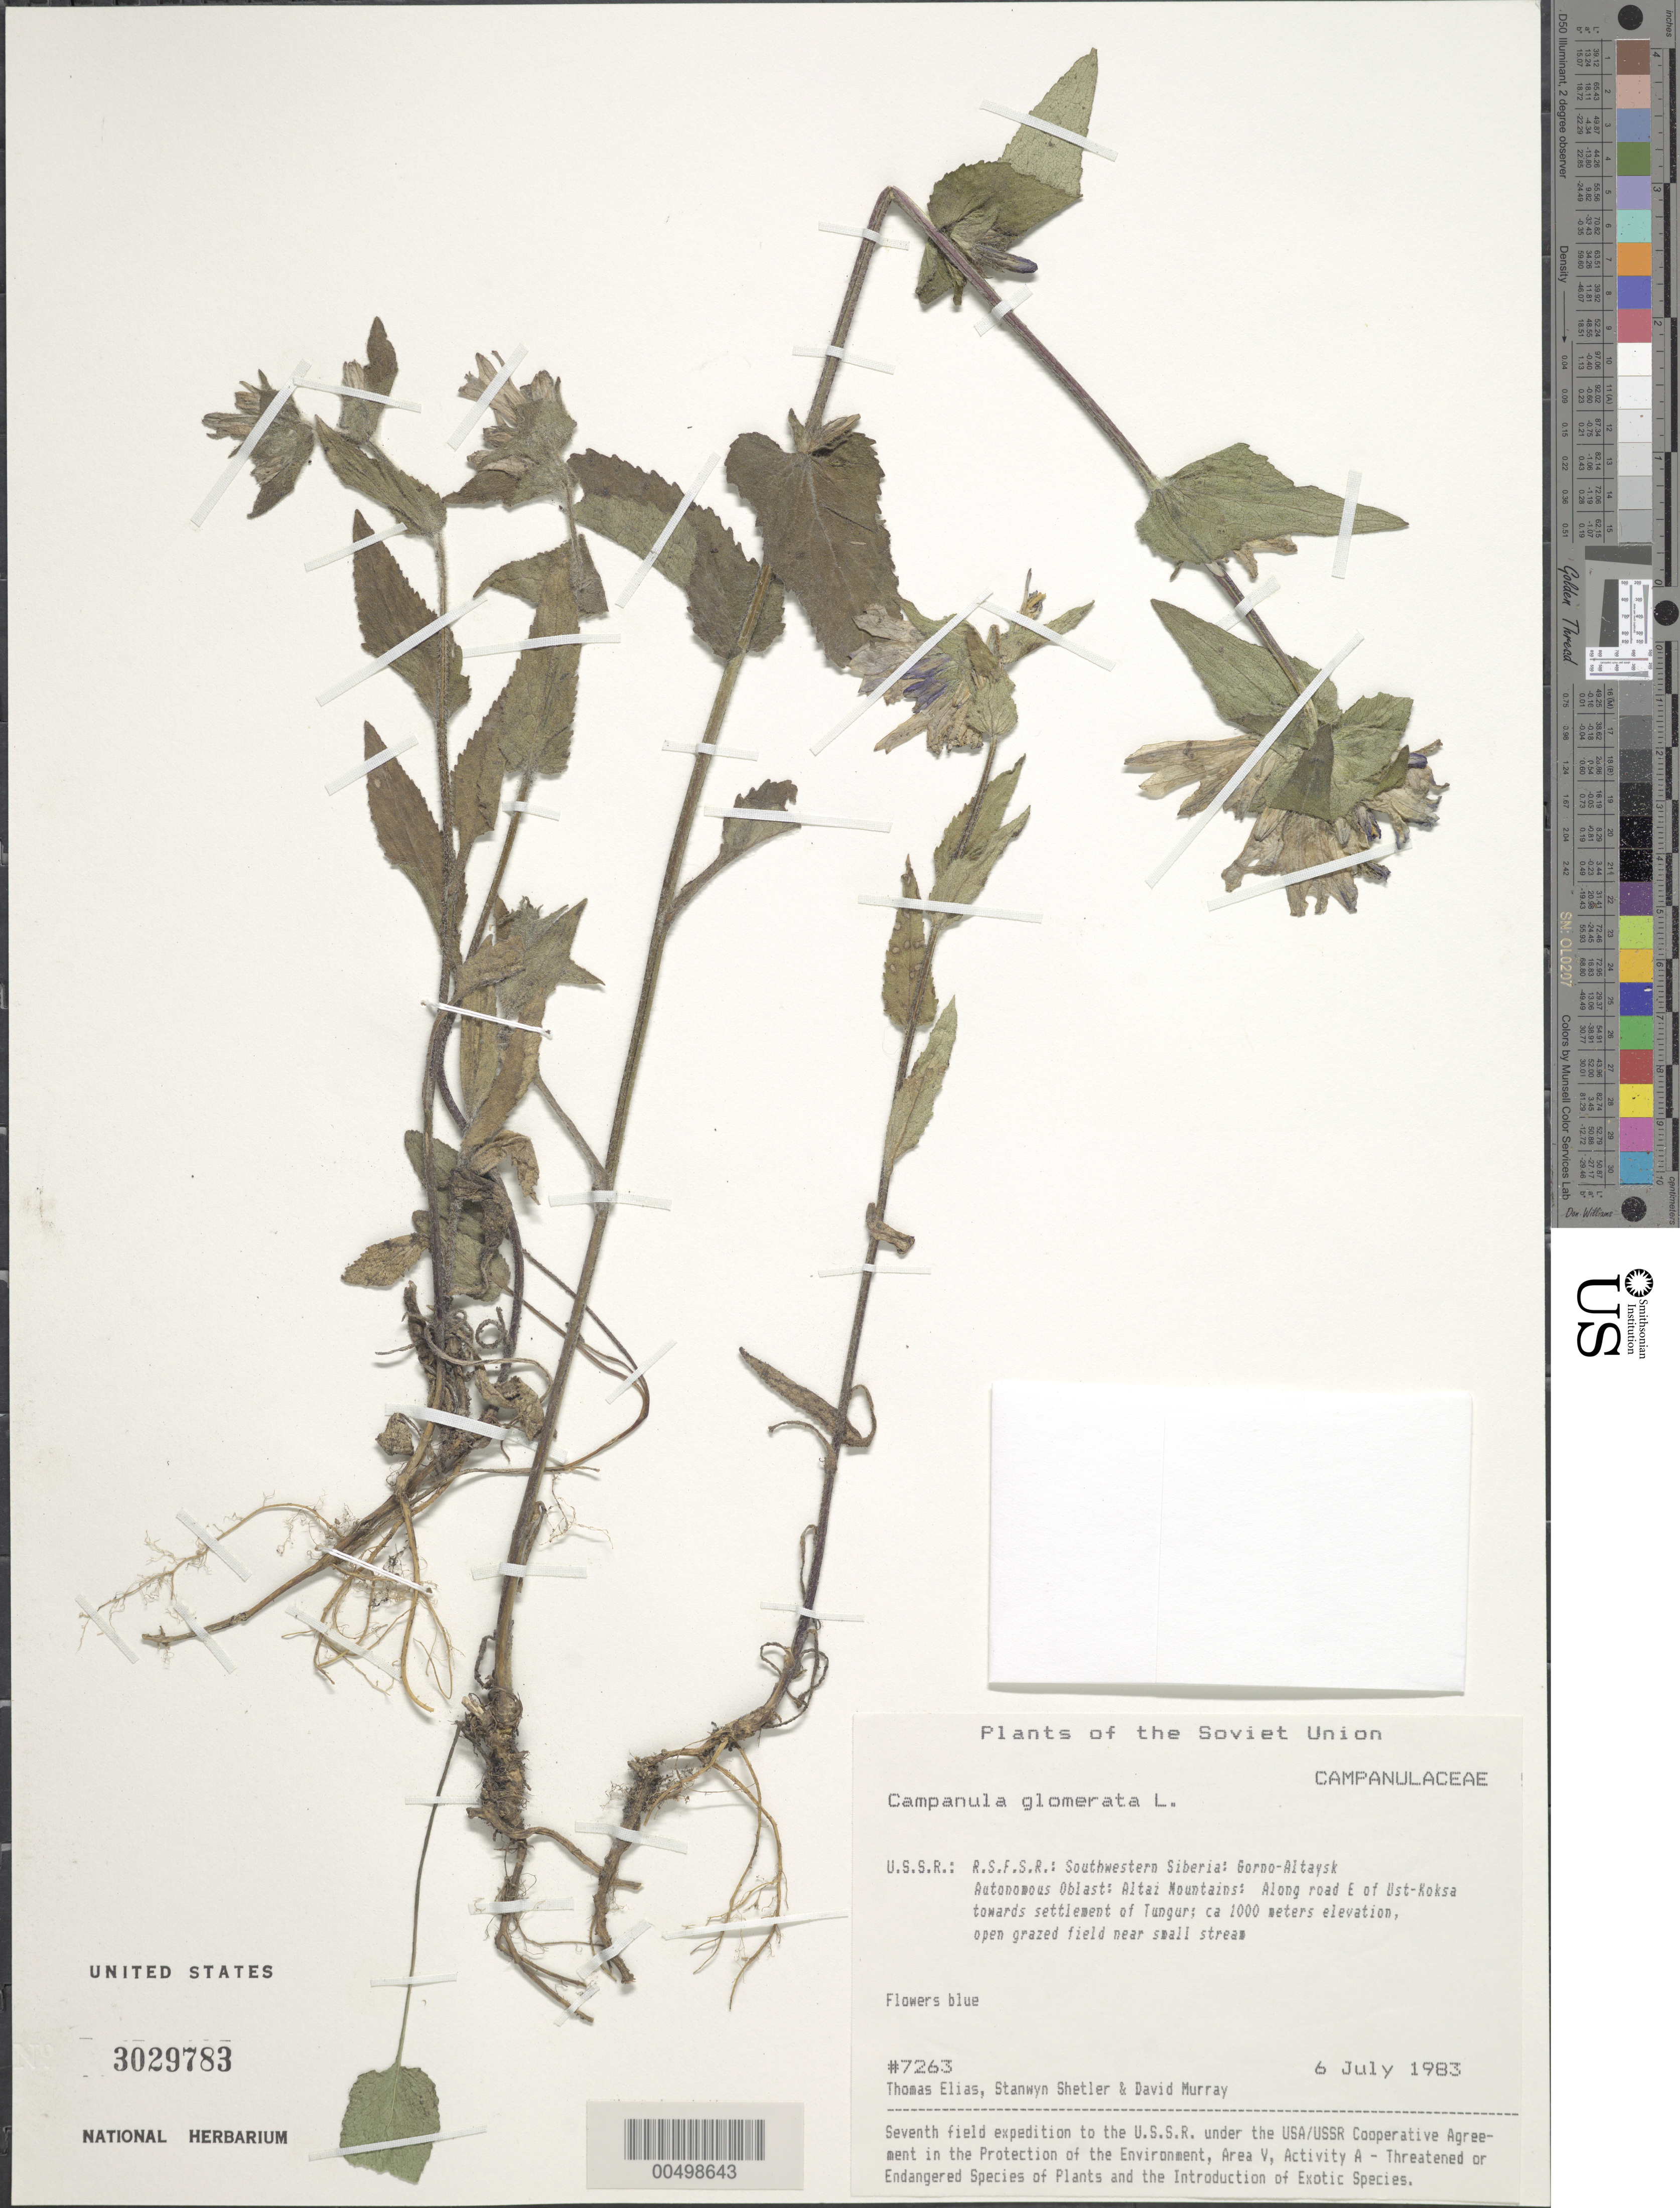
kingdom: Plantae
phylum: Tracheophyta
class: Magnoliopsida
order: Asterales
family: Campanulaceae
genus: Campanula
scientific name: Campanula glomerata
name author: L.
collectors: T. Elias, S. Shetler & D. F. Murray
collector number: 7263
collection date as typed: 06 Jul 1983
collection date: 1983-07-06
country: Russian Federation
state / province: Altai Republic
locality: Altai Mountains, along road E of Ust-Koksa towards settlement of Tungur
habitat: open grazed field near small stream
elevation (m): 1000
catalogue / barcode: US 3029783